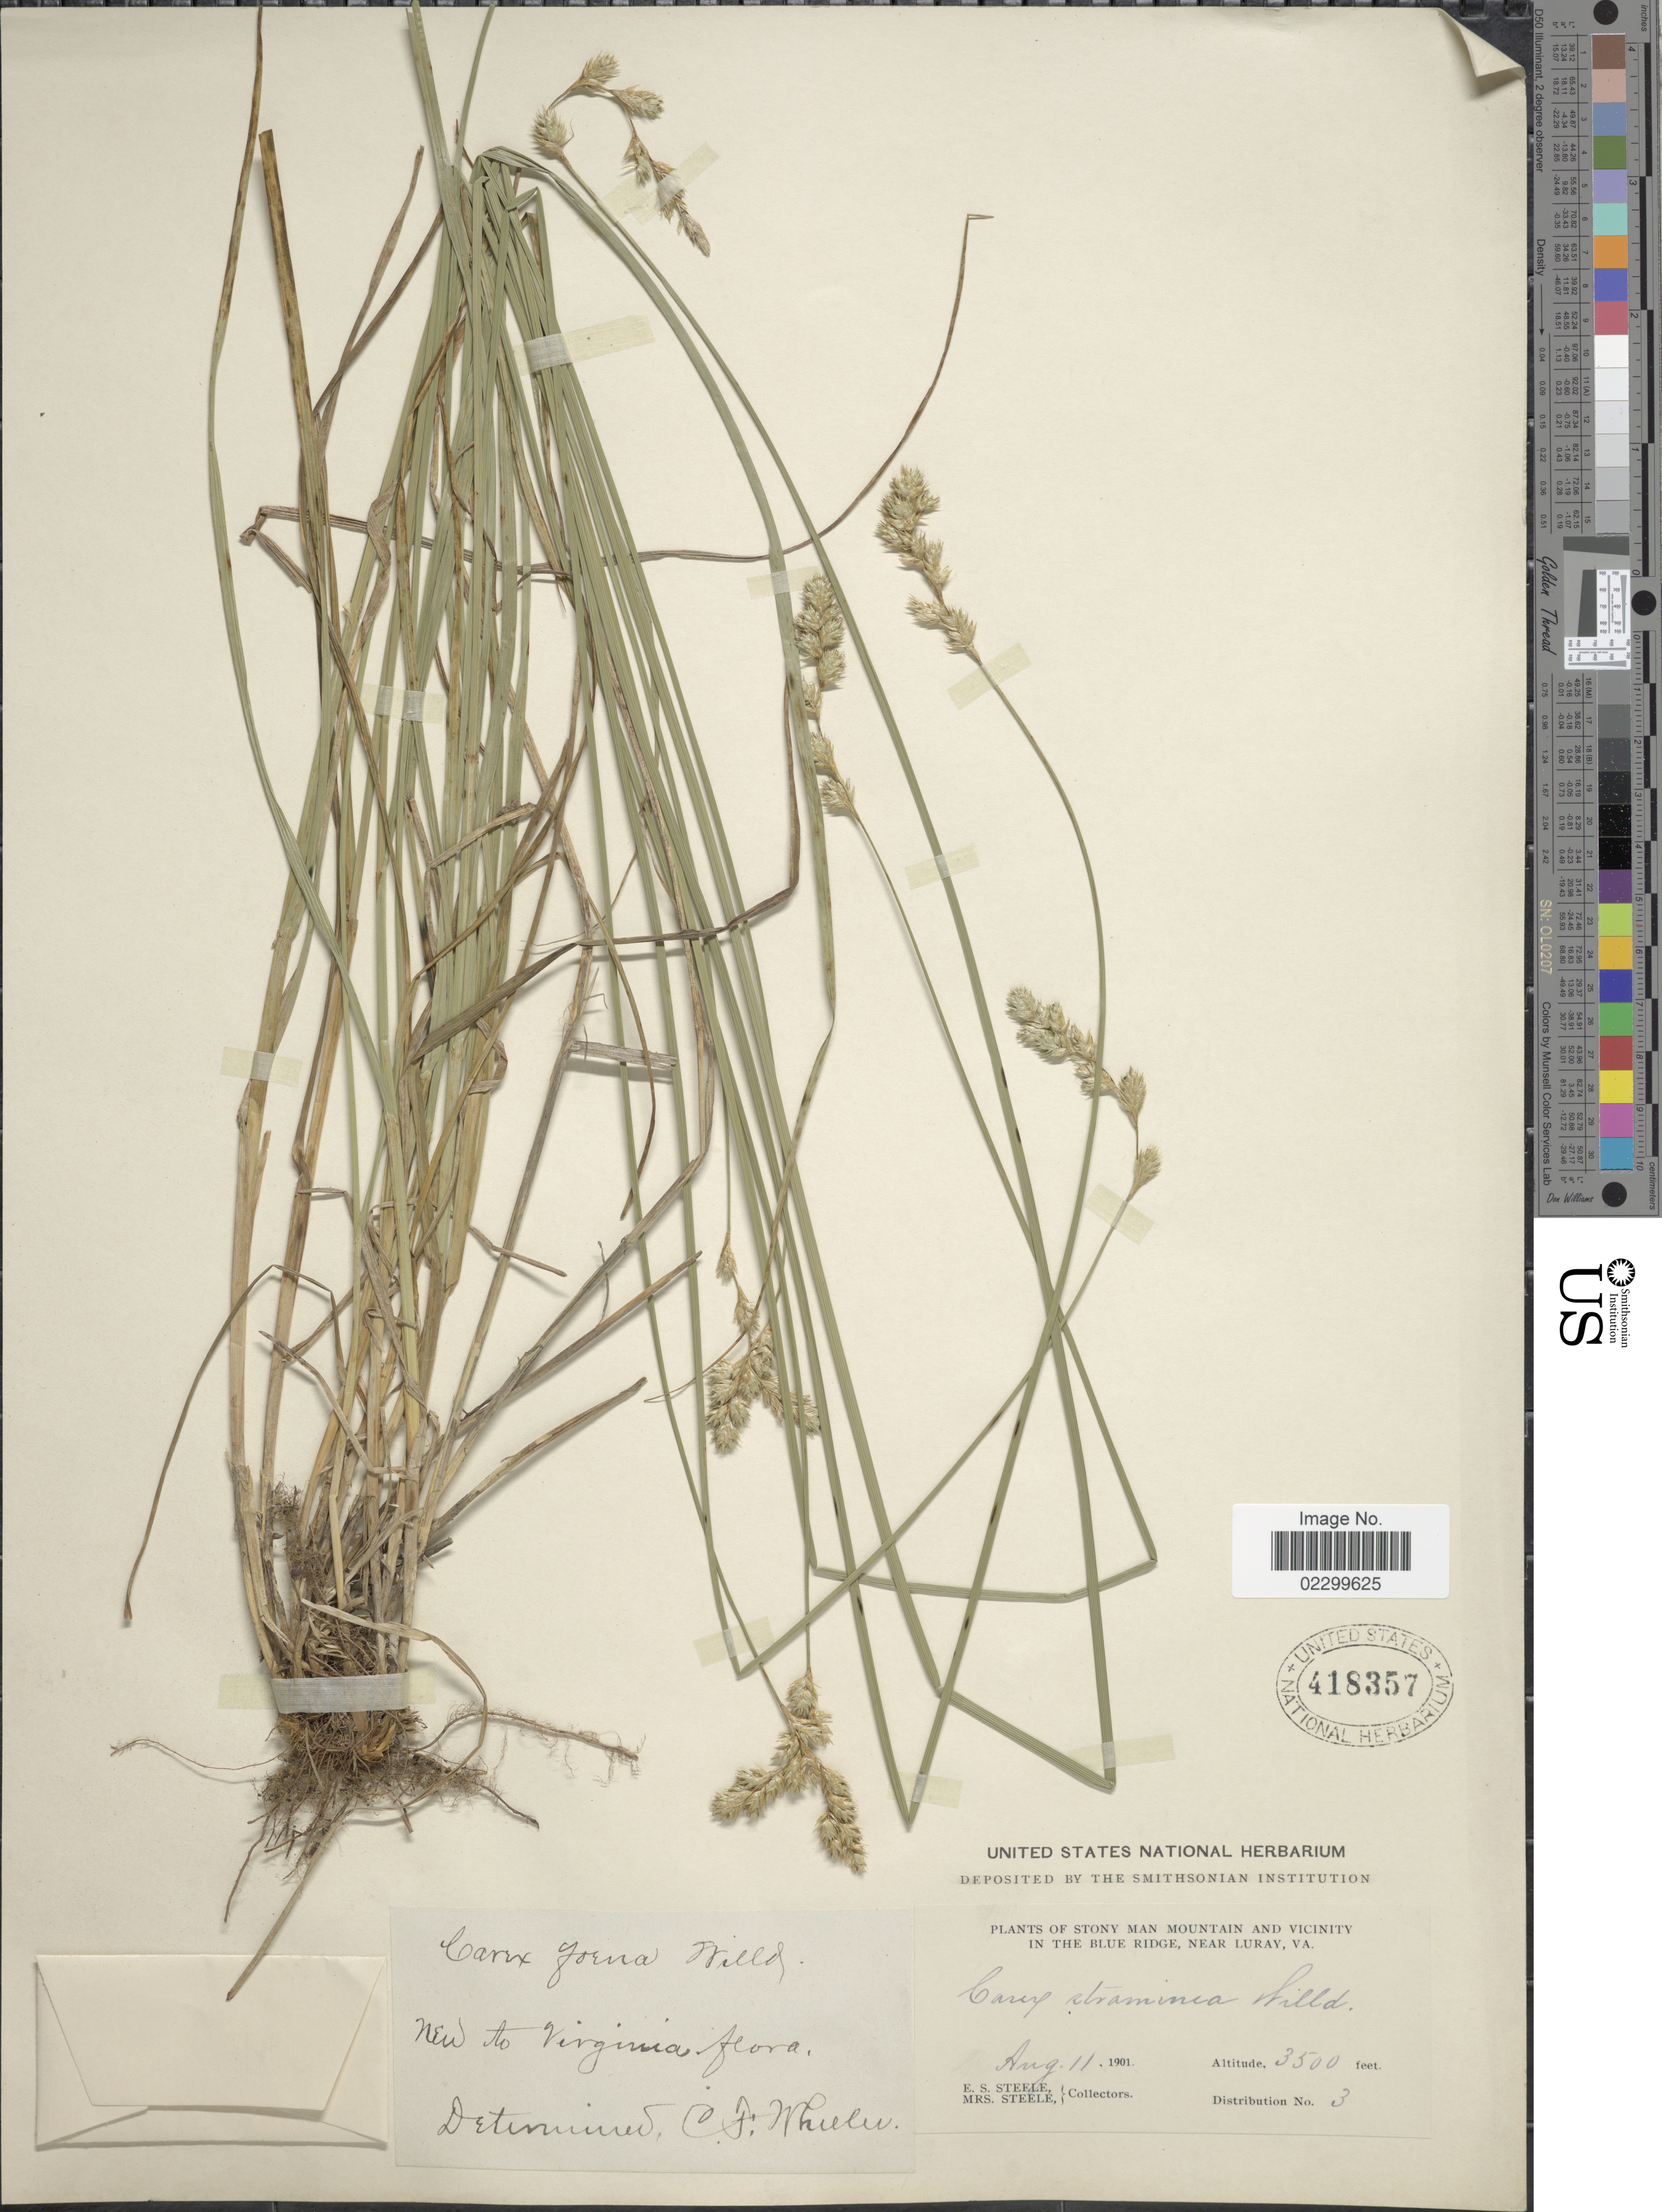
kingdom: Plantae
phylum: Tracheophyta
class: Liliopsida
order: Poales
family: Cyperaceae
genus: Carex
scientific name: Carex argyrantha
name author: Tuck. ex Boott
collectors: E. Steele & Mrs. E. S. Steele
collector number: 3?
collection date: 1901-08-11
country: United States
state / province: Virginia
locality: Stony Man Mountain and vicinity in the Blue Ridge, near Luray.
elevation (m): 1067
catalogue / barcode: US 418357